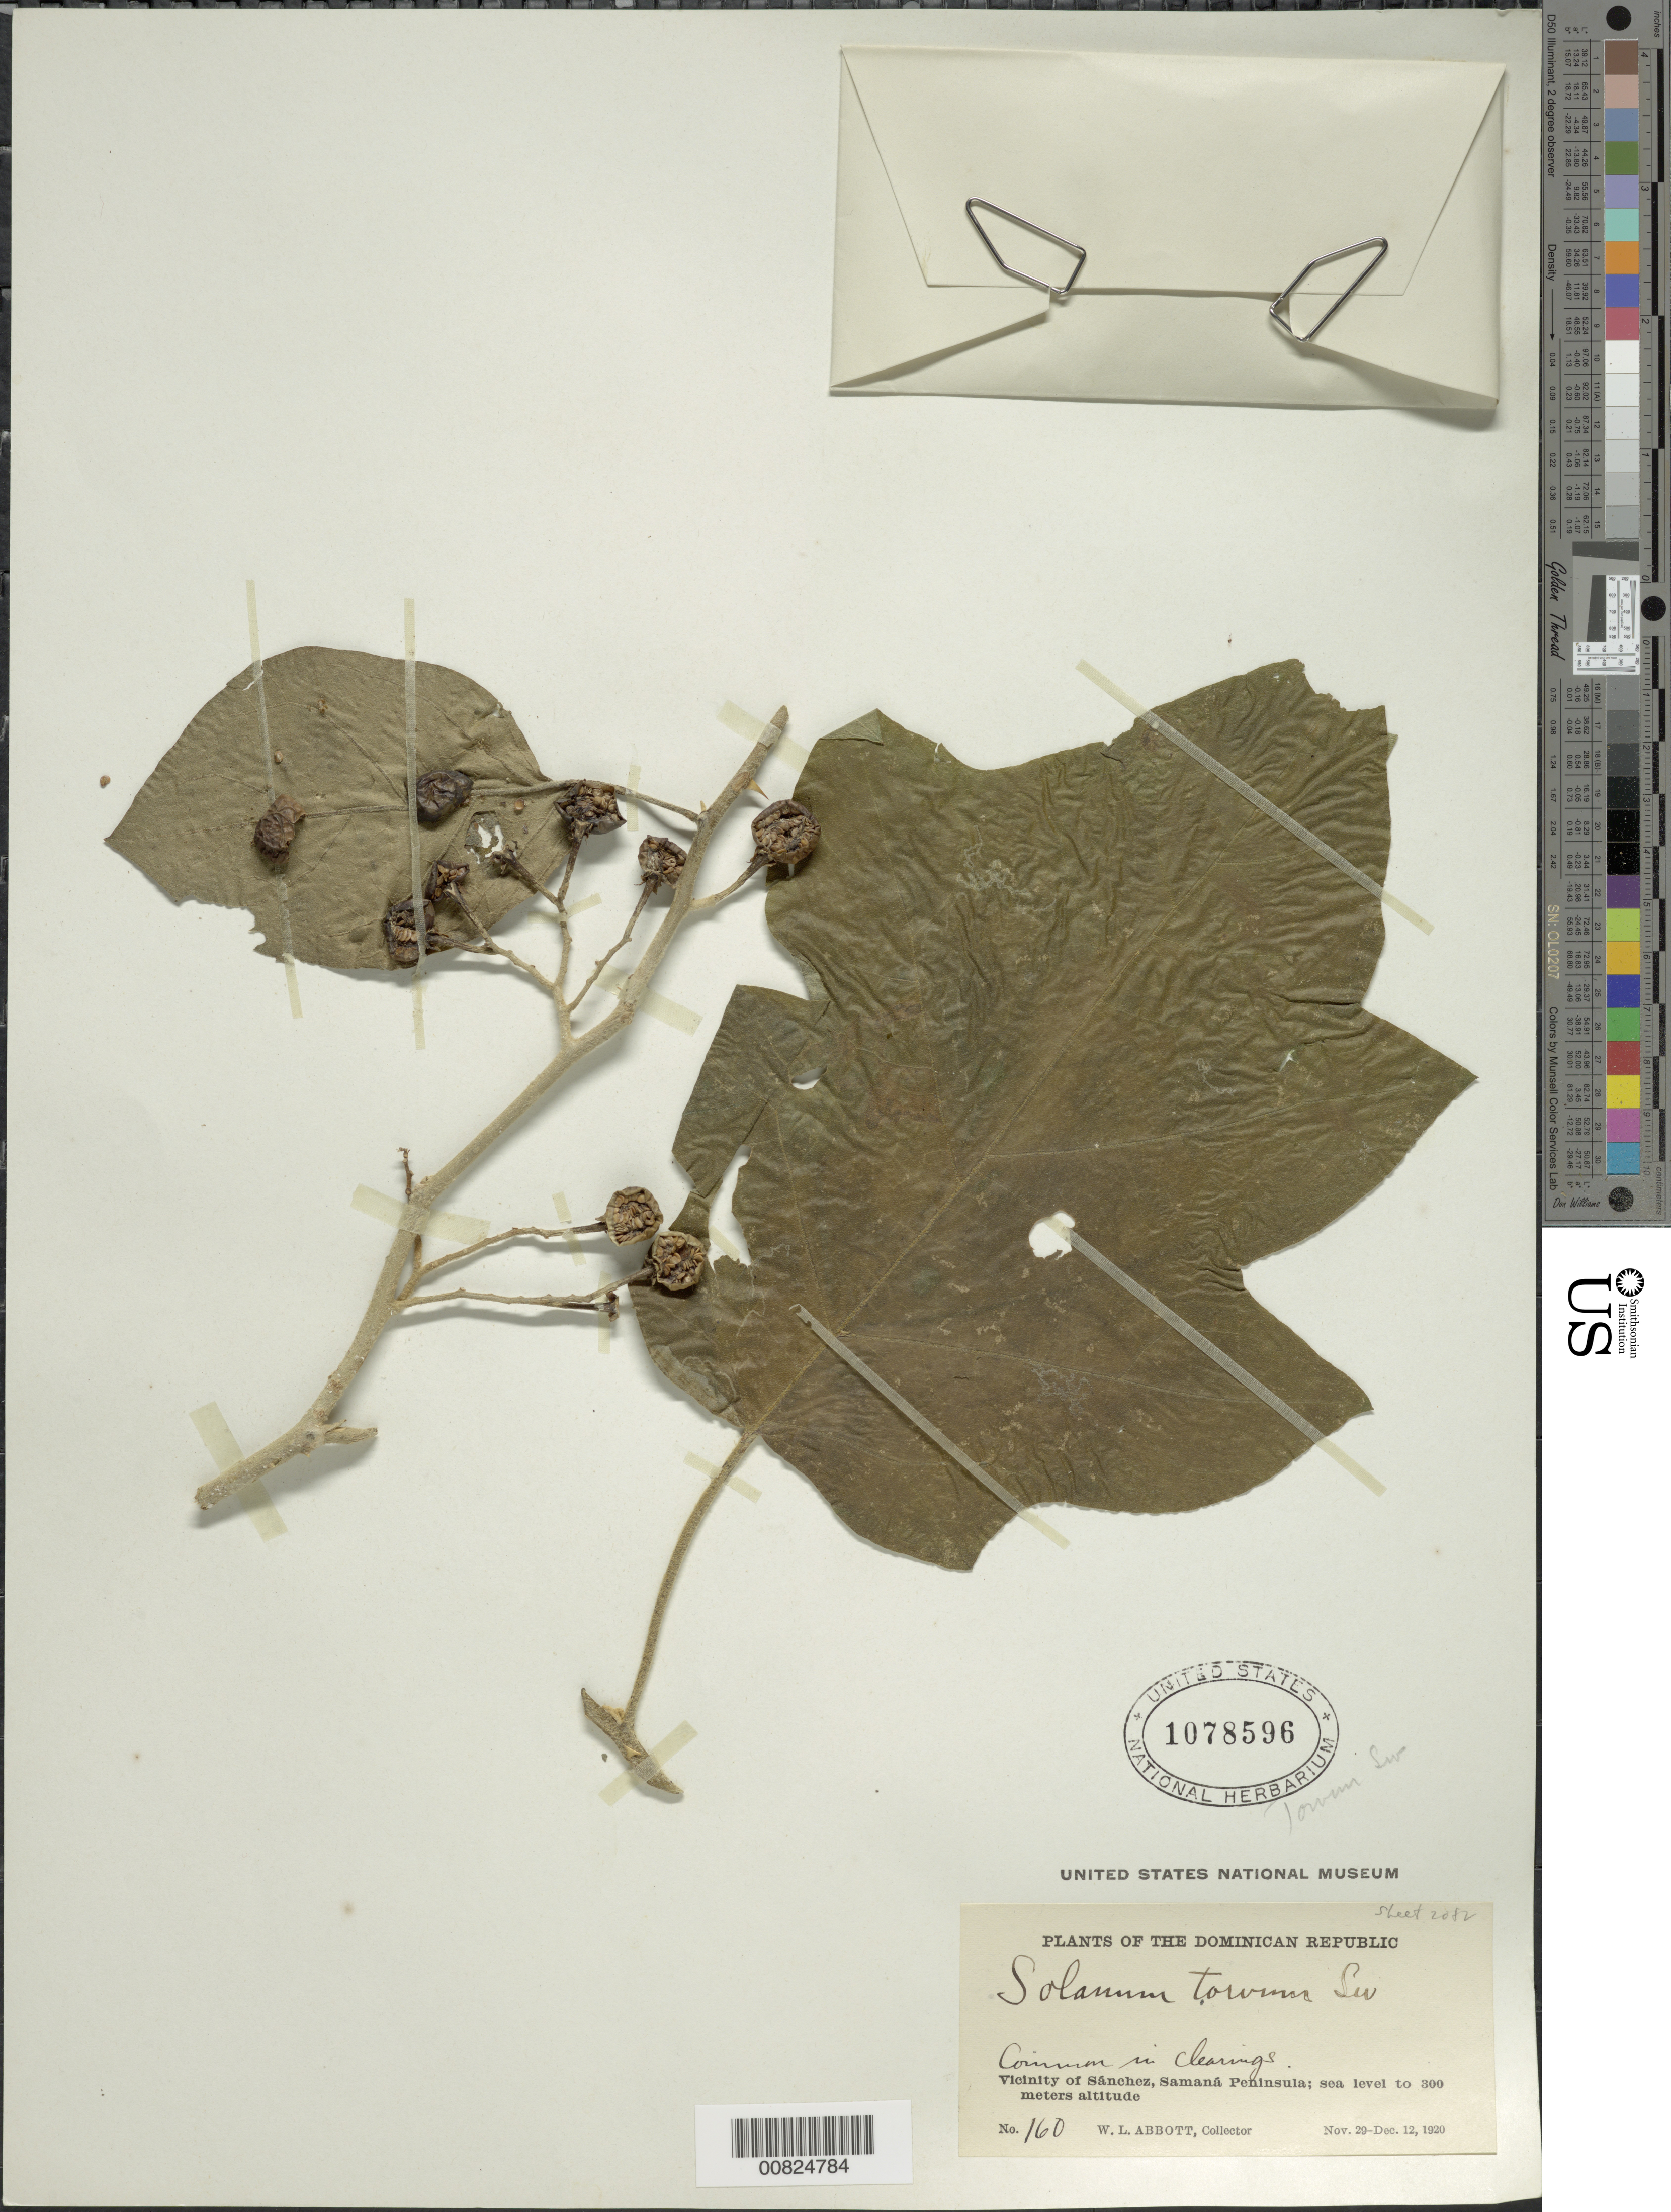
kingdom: Plantae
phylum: Tracheophyta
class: Magnoliopsida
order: Solanales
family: Solanaceae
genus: Solanum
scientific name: Solanum torvum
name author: Sw.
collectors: W. L. Abbott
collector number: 160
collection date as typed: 29 Nov 1920 to 12 Dec 1920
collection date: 1920-11-29/1920-12-12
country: Dominican Republic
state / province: Samana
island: Hispaniola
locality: Vicinity of Sánchez, Samaná Peninsula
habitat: In clearings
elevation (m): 0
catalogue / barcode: US 1078596